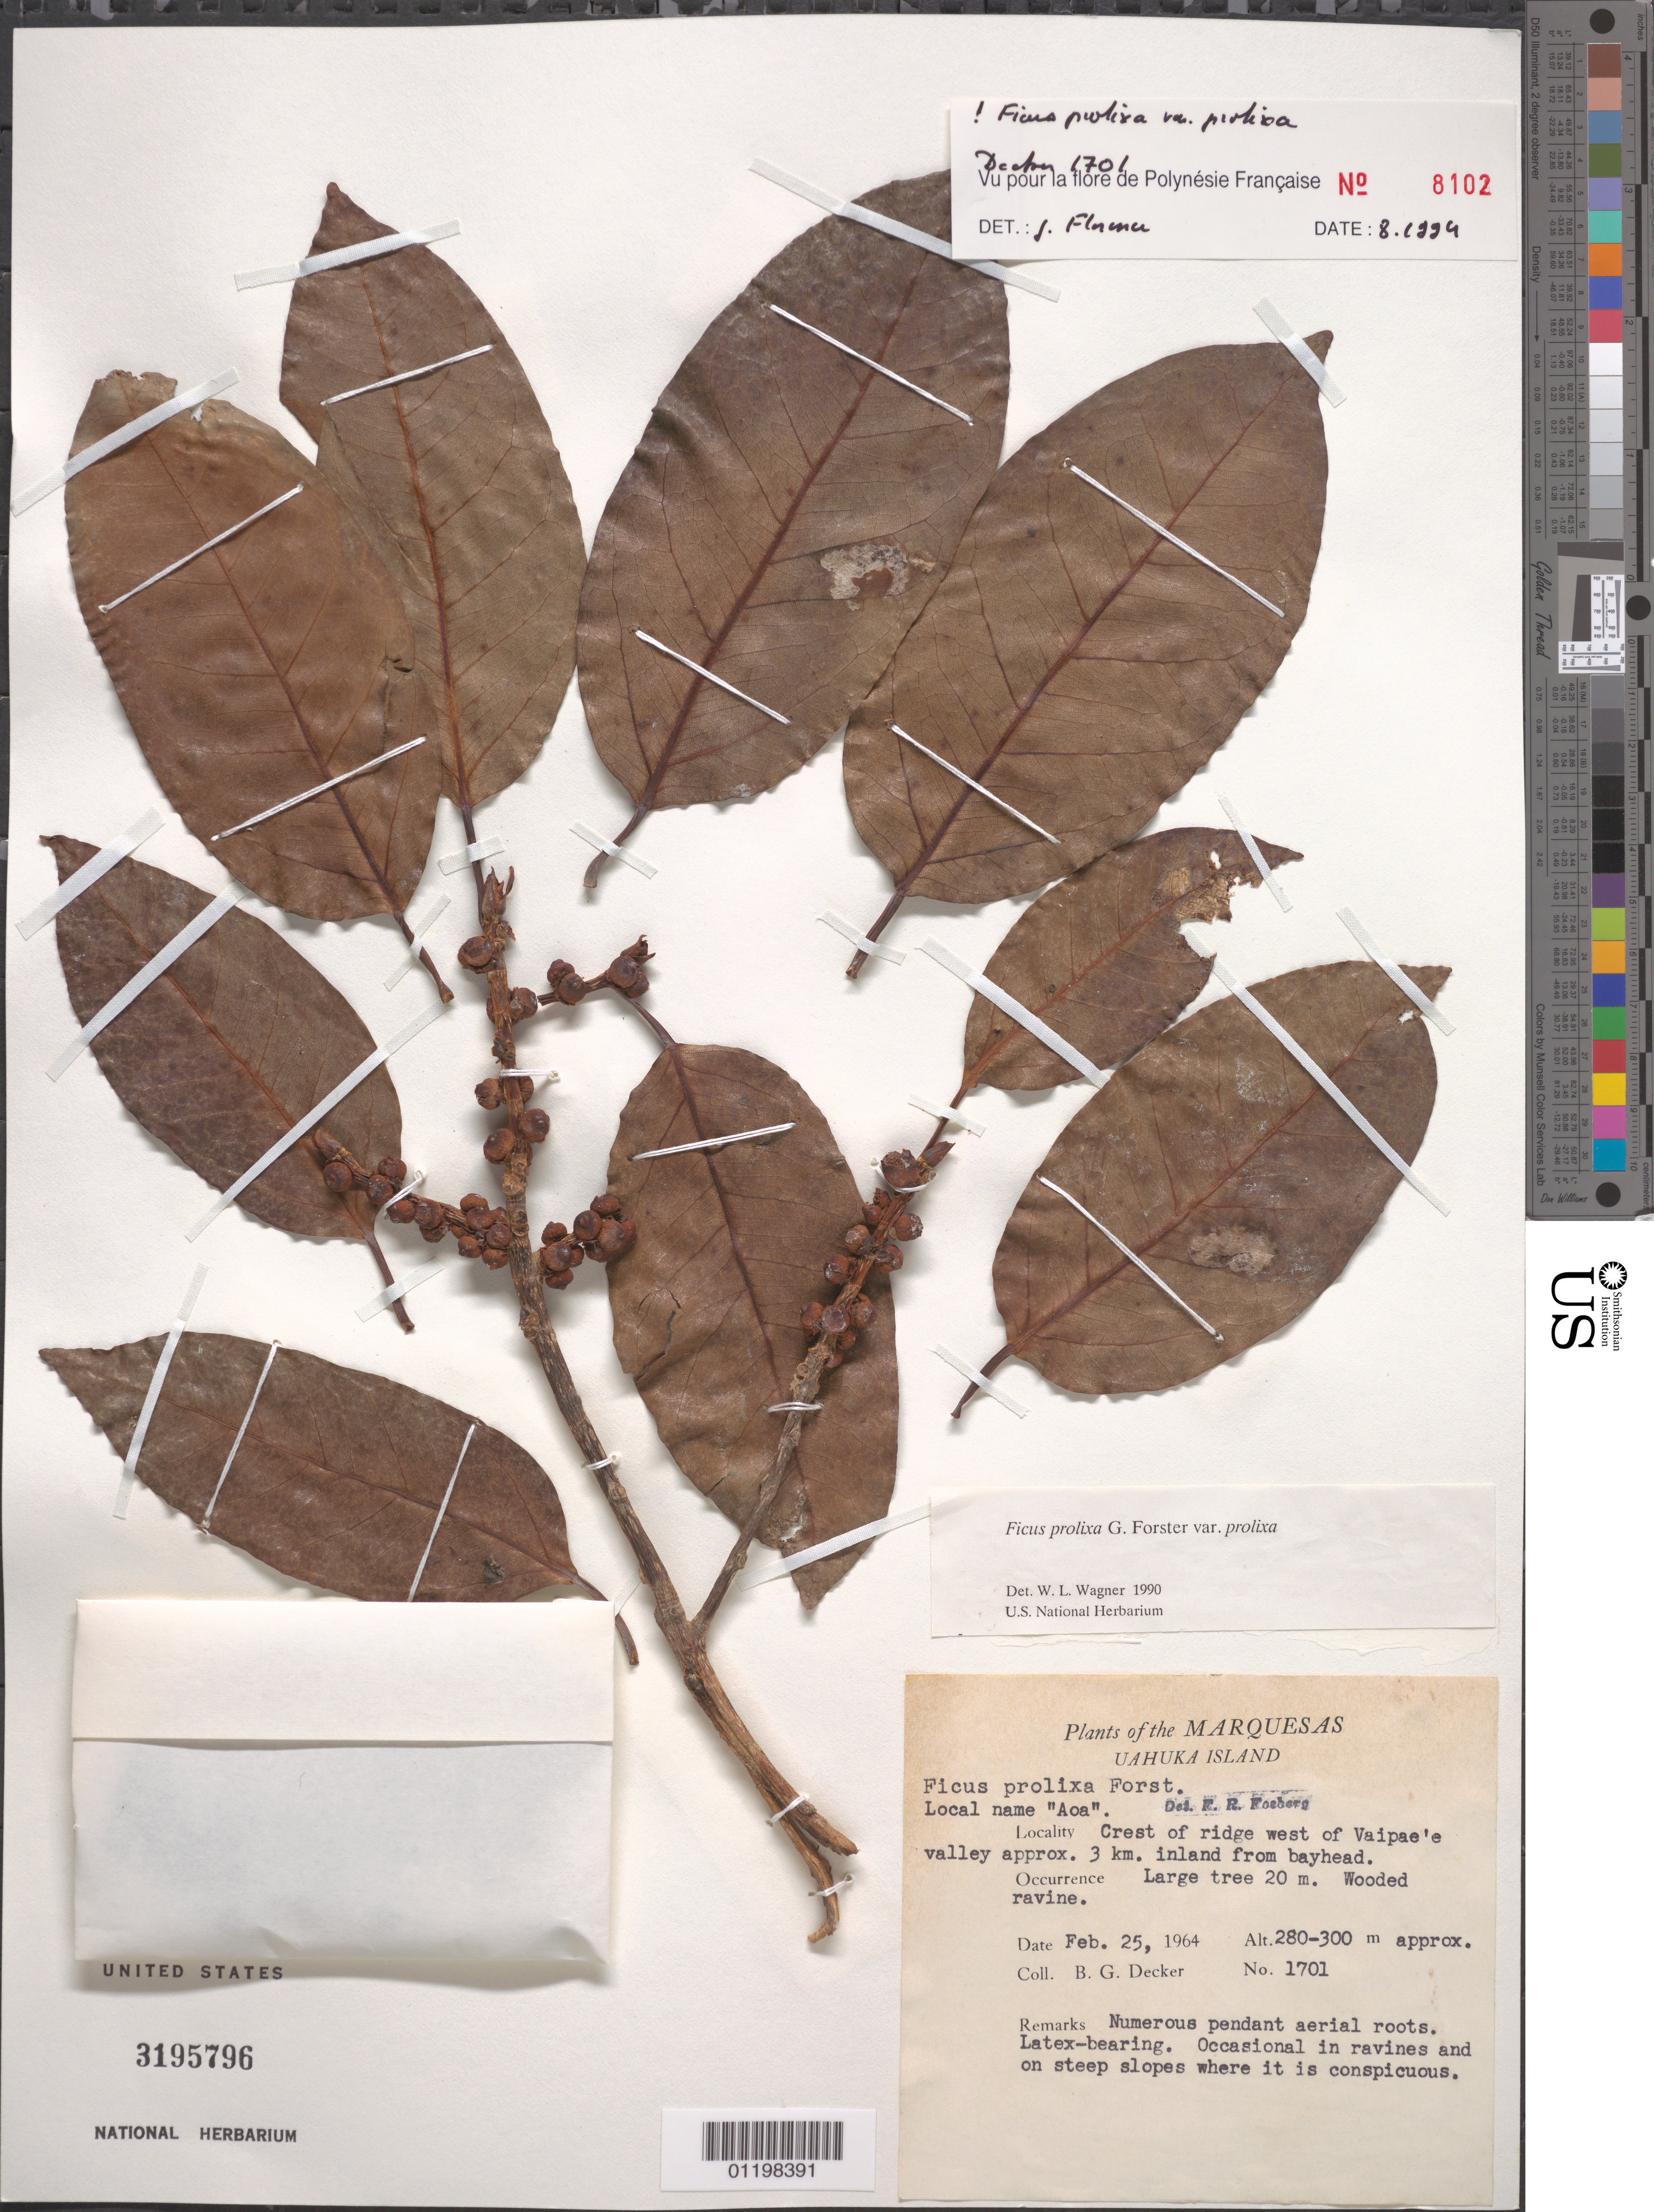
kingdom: Plantae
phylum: Tracheophyta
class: Magnoliopsida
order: Rosales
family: Moraceae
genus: Ficus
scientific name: Ficus prolixa var. prolixa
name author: G. Forst.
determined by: Florence, J.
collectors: B. G. Decker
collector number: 1701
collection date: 1964-02-25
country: French Polynesia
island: Ua Huka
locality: Crest of ridge W of Vaipae'e Valley approx. 3 km. inland from bayhead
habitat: Wooded ravine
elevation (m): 280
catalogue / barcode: US 3195796